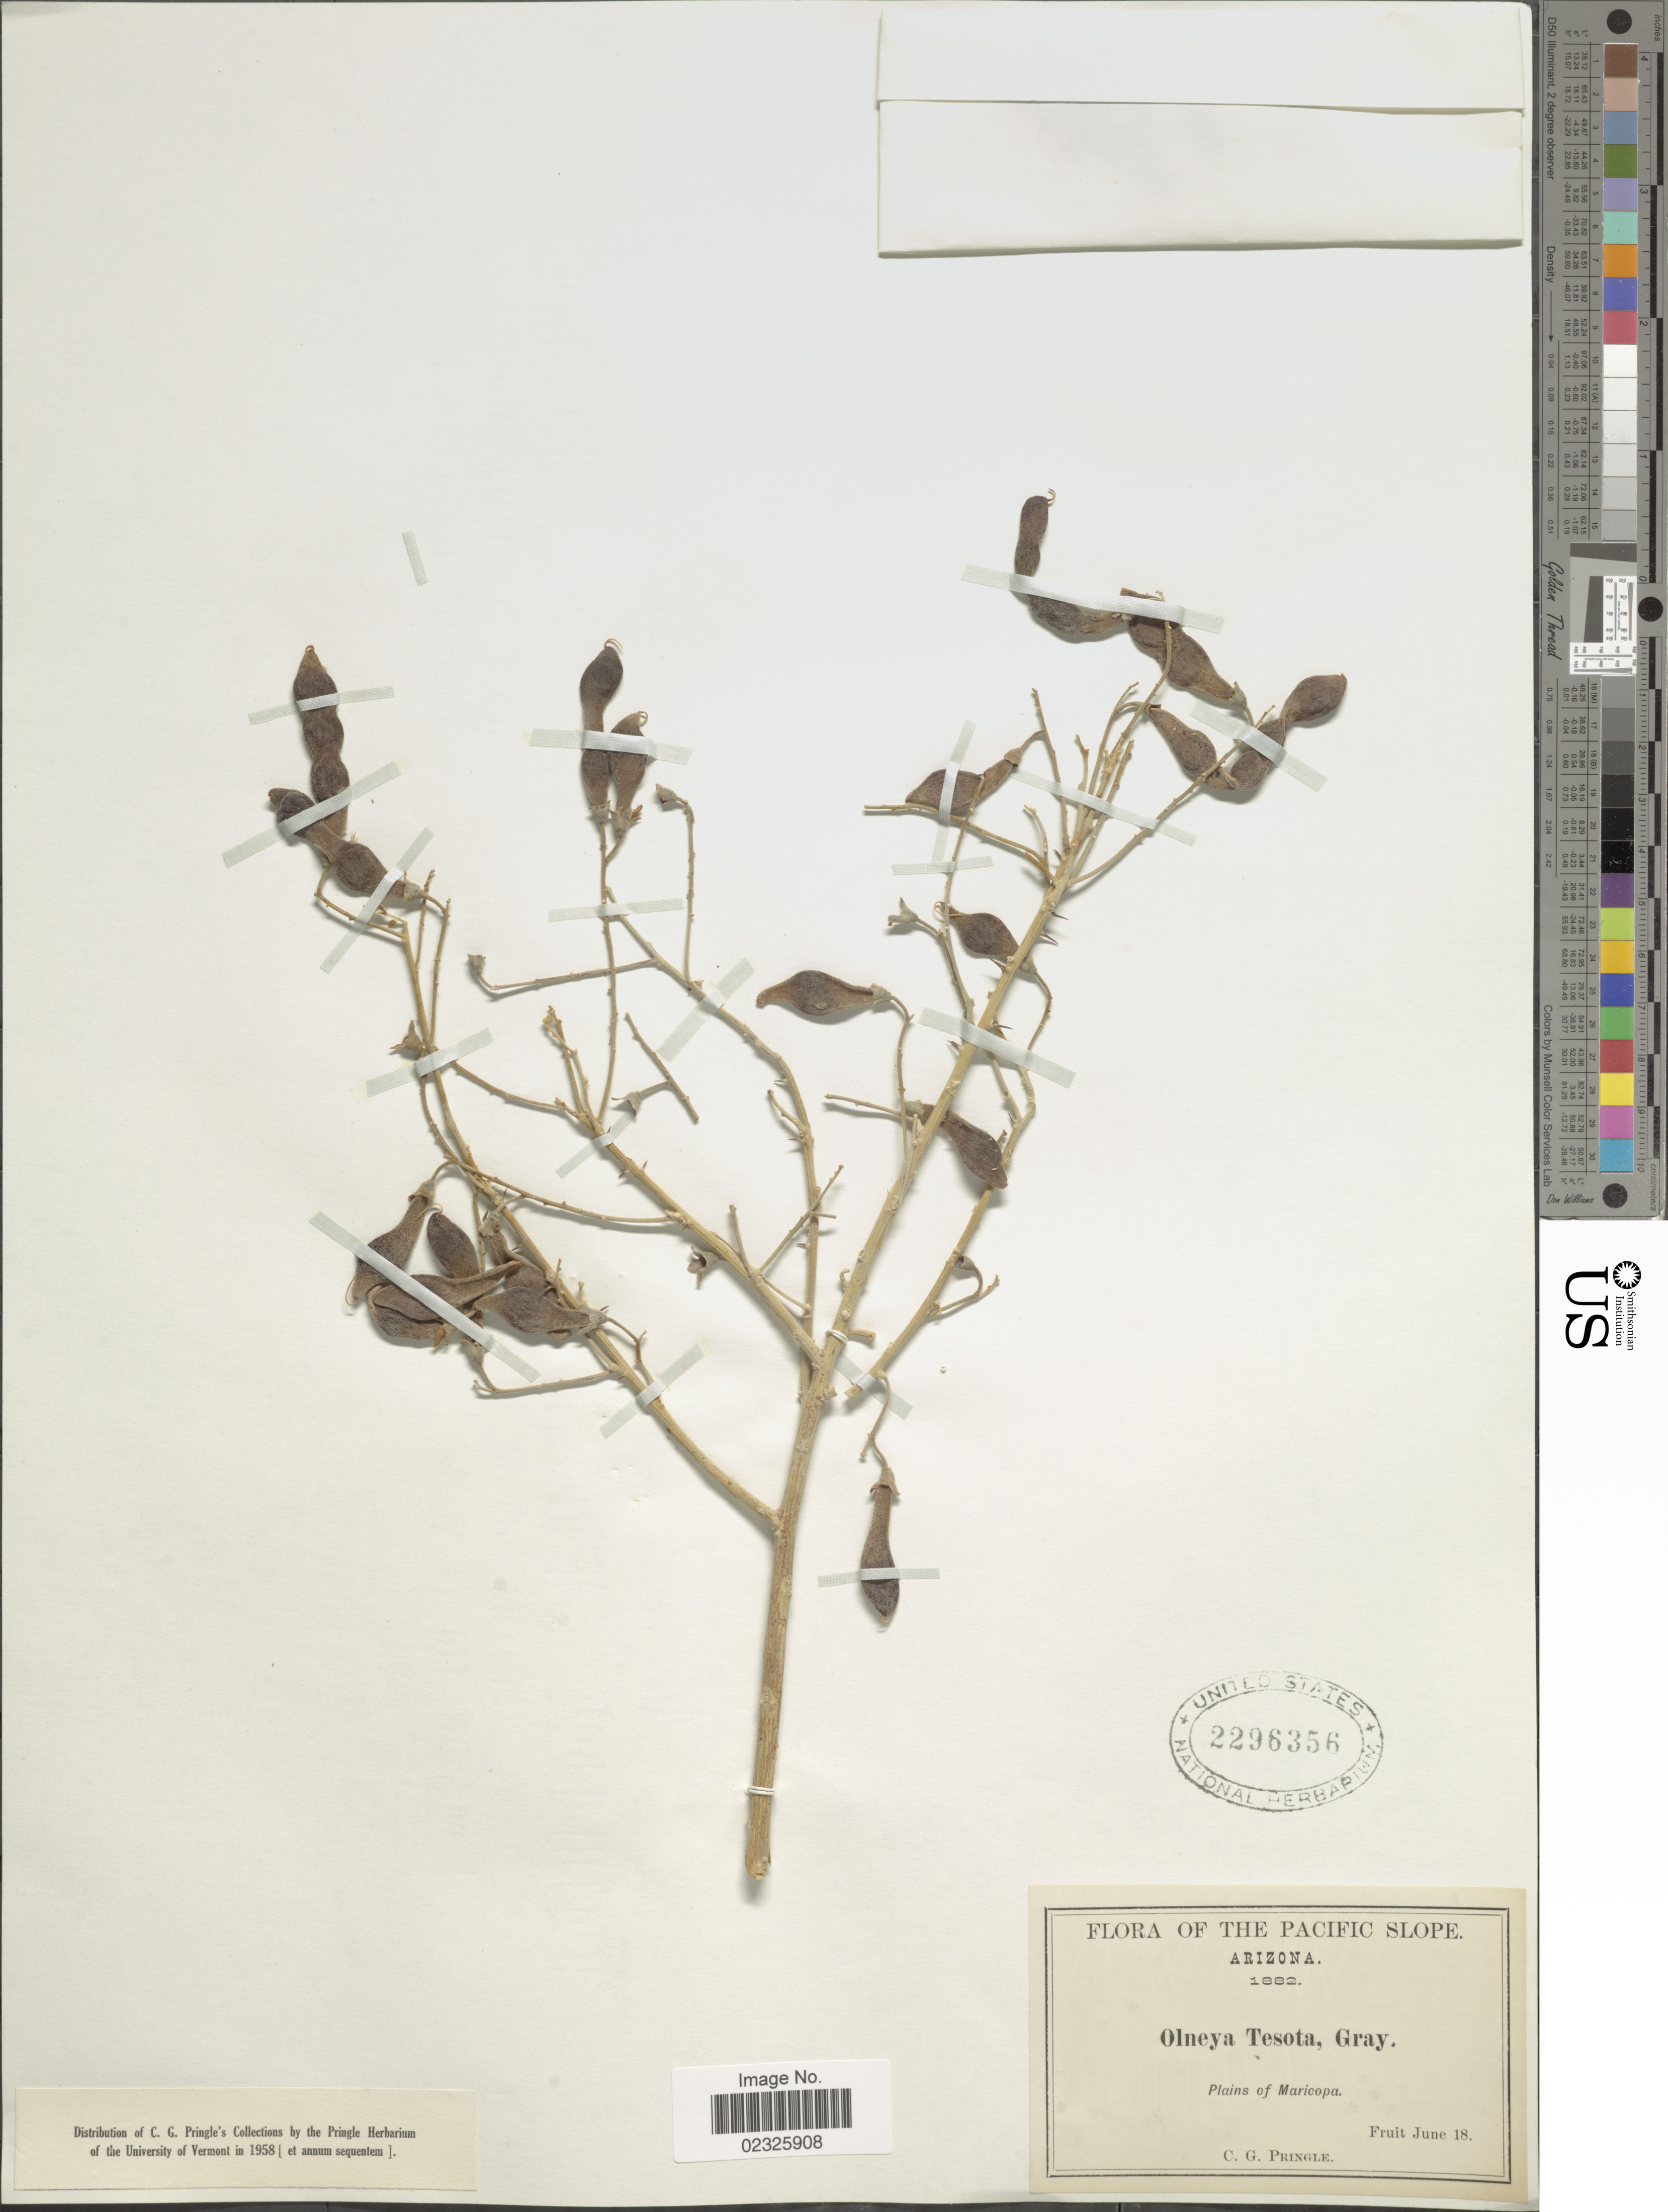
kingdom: Plantae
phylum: Tracheophyta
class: Magnoliopsida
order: Fabales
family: Fabaceae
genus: Olneya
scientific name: Olneya tesota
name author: A. Gray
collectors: C. G. Pringle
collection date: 1882-06-18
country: United States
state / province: Arizona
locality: The Pacific Slope, plains of Maricopa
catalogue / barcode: US 2296356